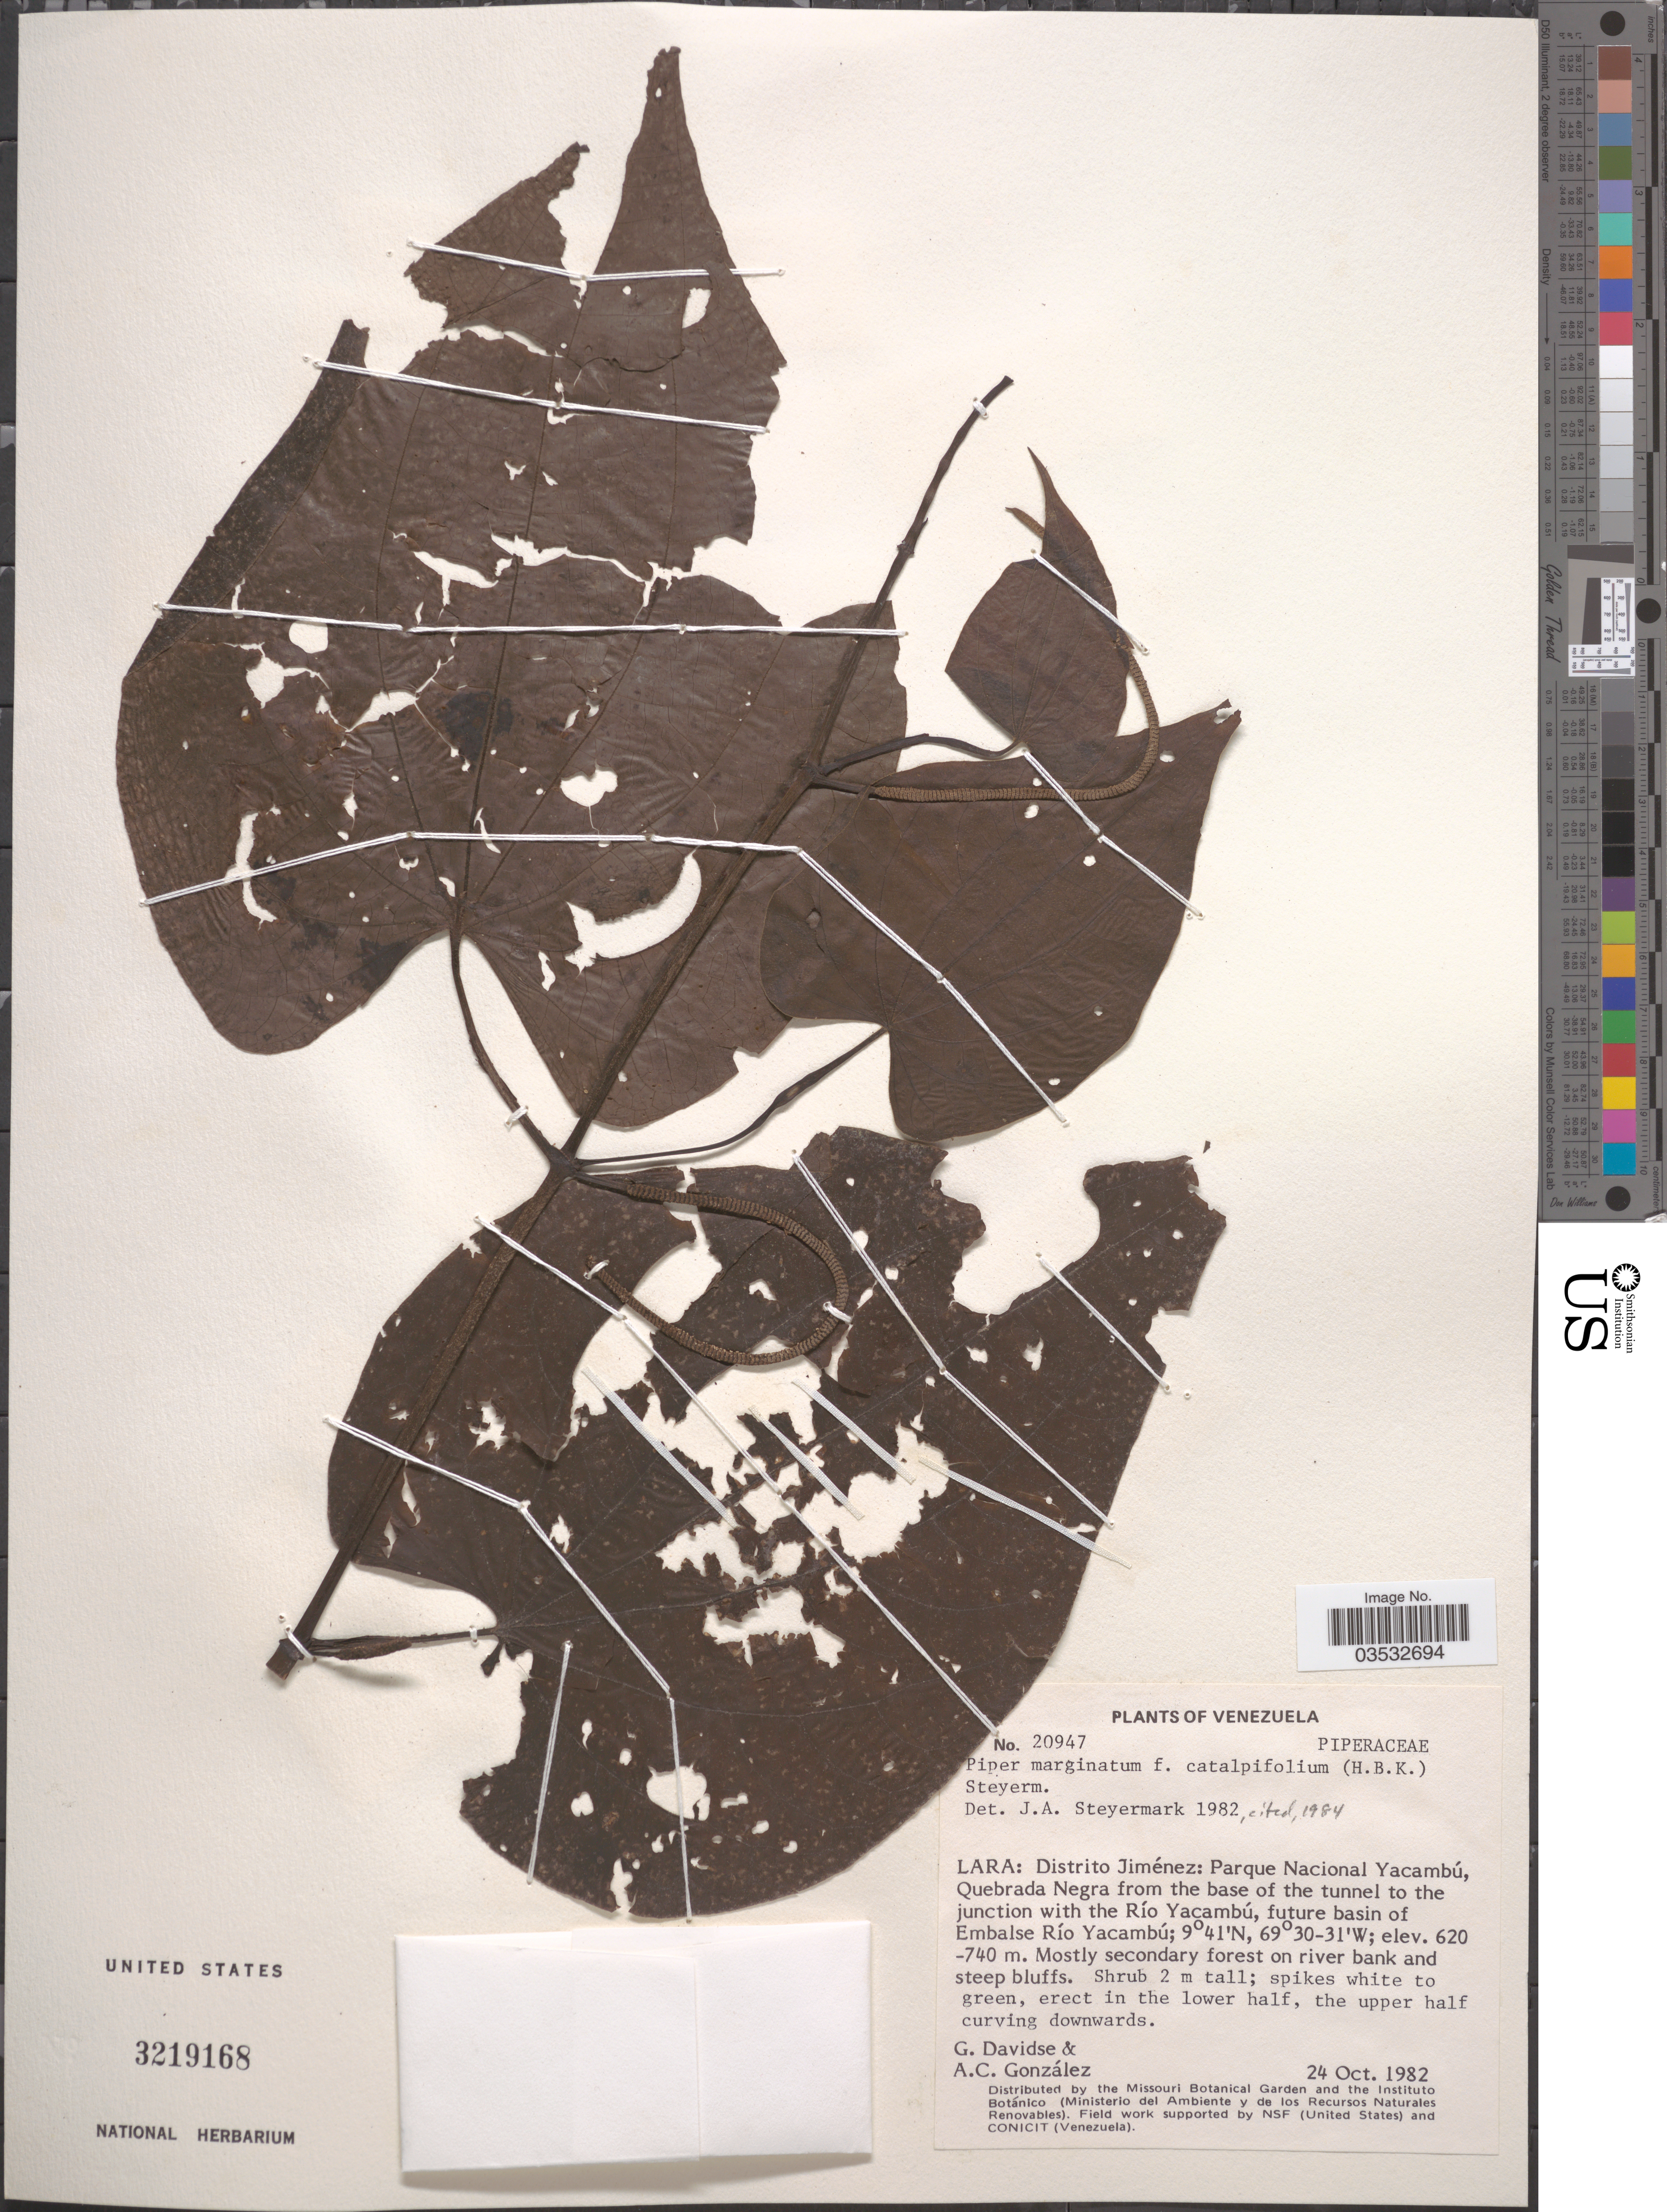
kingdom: Plantae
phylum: Tracheophyta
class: Magnoliopsida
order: Piperales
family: Piperaceae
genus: Piper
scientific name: Piper marginatum f. catalpifolium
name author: (Kunth) Steyerm.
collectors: G. Davidse & A. C. González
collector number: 20947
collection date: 1982-10-24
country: Venezuela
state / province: Lara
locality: Distrito Jiménez: Parque Nacional Yacambú, Quebrada Negra from the base of the tunnel to the junction with the Río Yacambú, future basin of Embalse Río Yacambú.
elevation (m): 620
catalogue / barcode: US 3219168